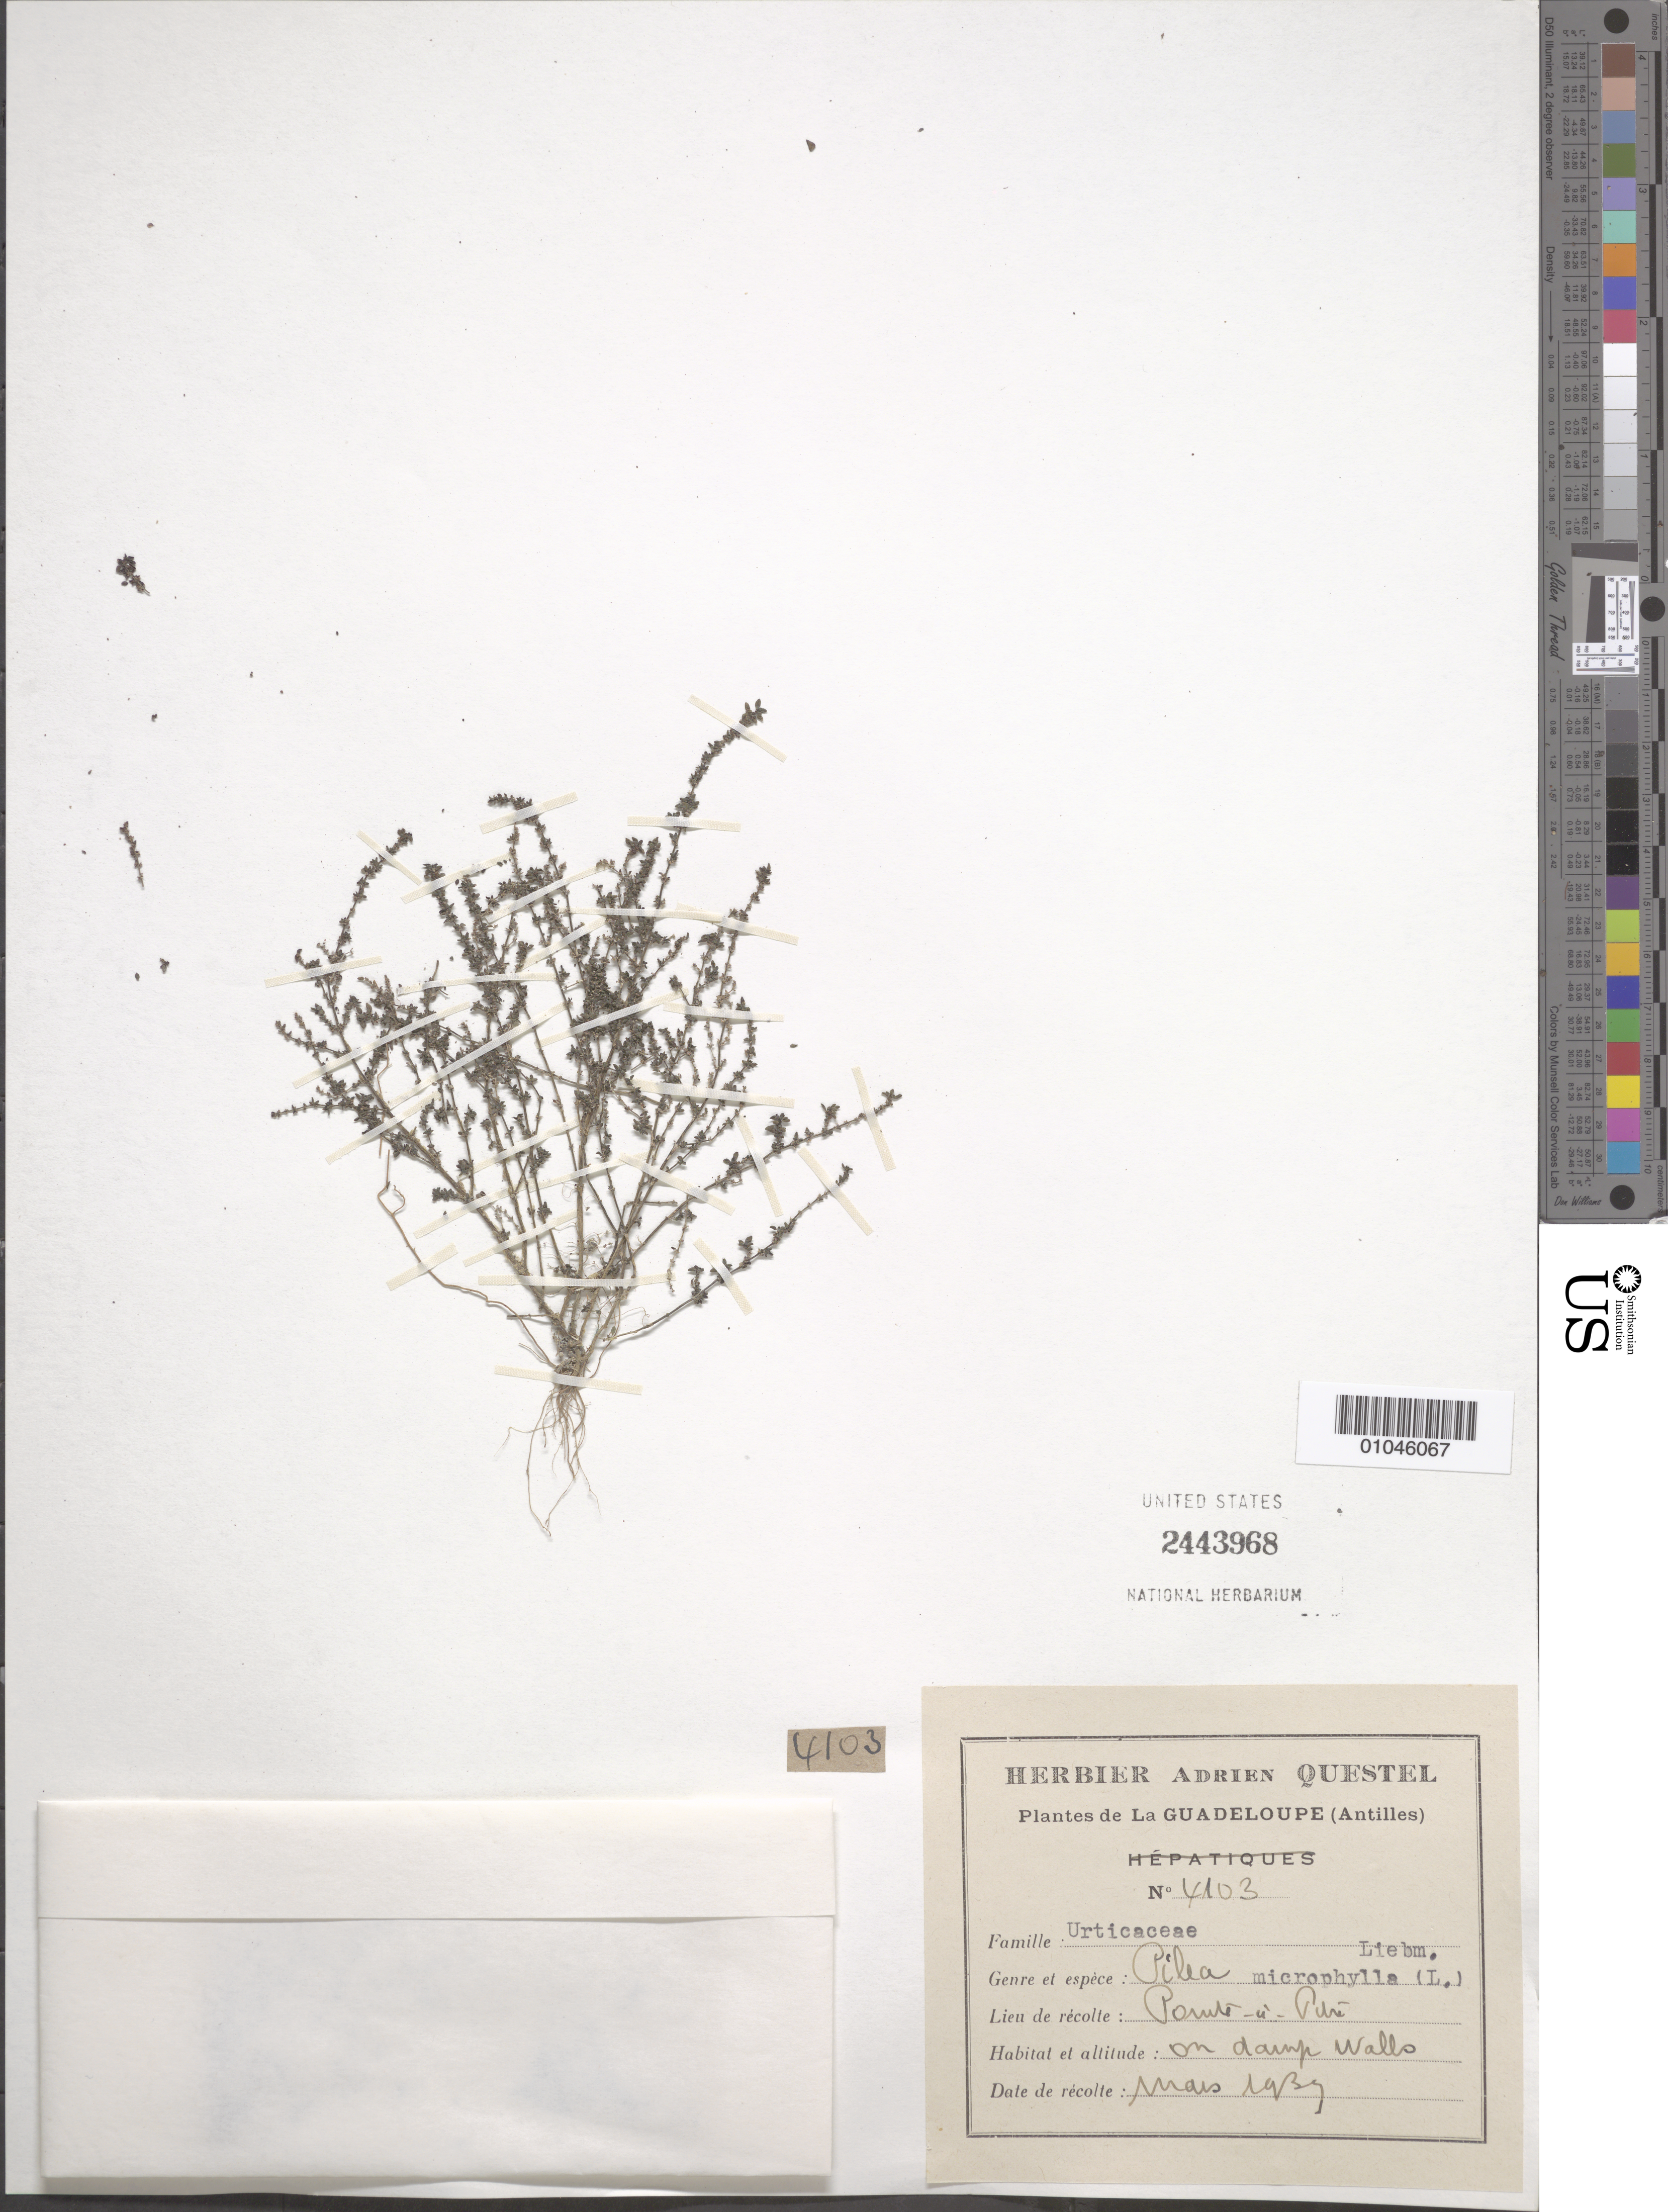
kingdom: Plantae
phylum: Tracheophyta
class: Magnoliopsida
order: Rosales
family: Urticaceae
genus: Pilea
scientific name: Pilea microphylla var. microphylla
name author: (L.) Liebm.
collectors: A. Questel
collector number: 4103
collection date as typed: May 1939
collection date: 1939-05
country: Guadeloupe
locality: On damp walls.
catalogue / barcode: US 2443968